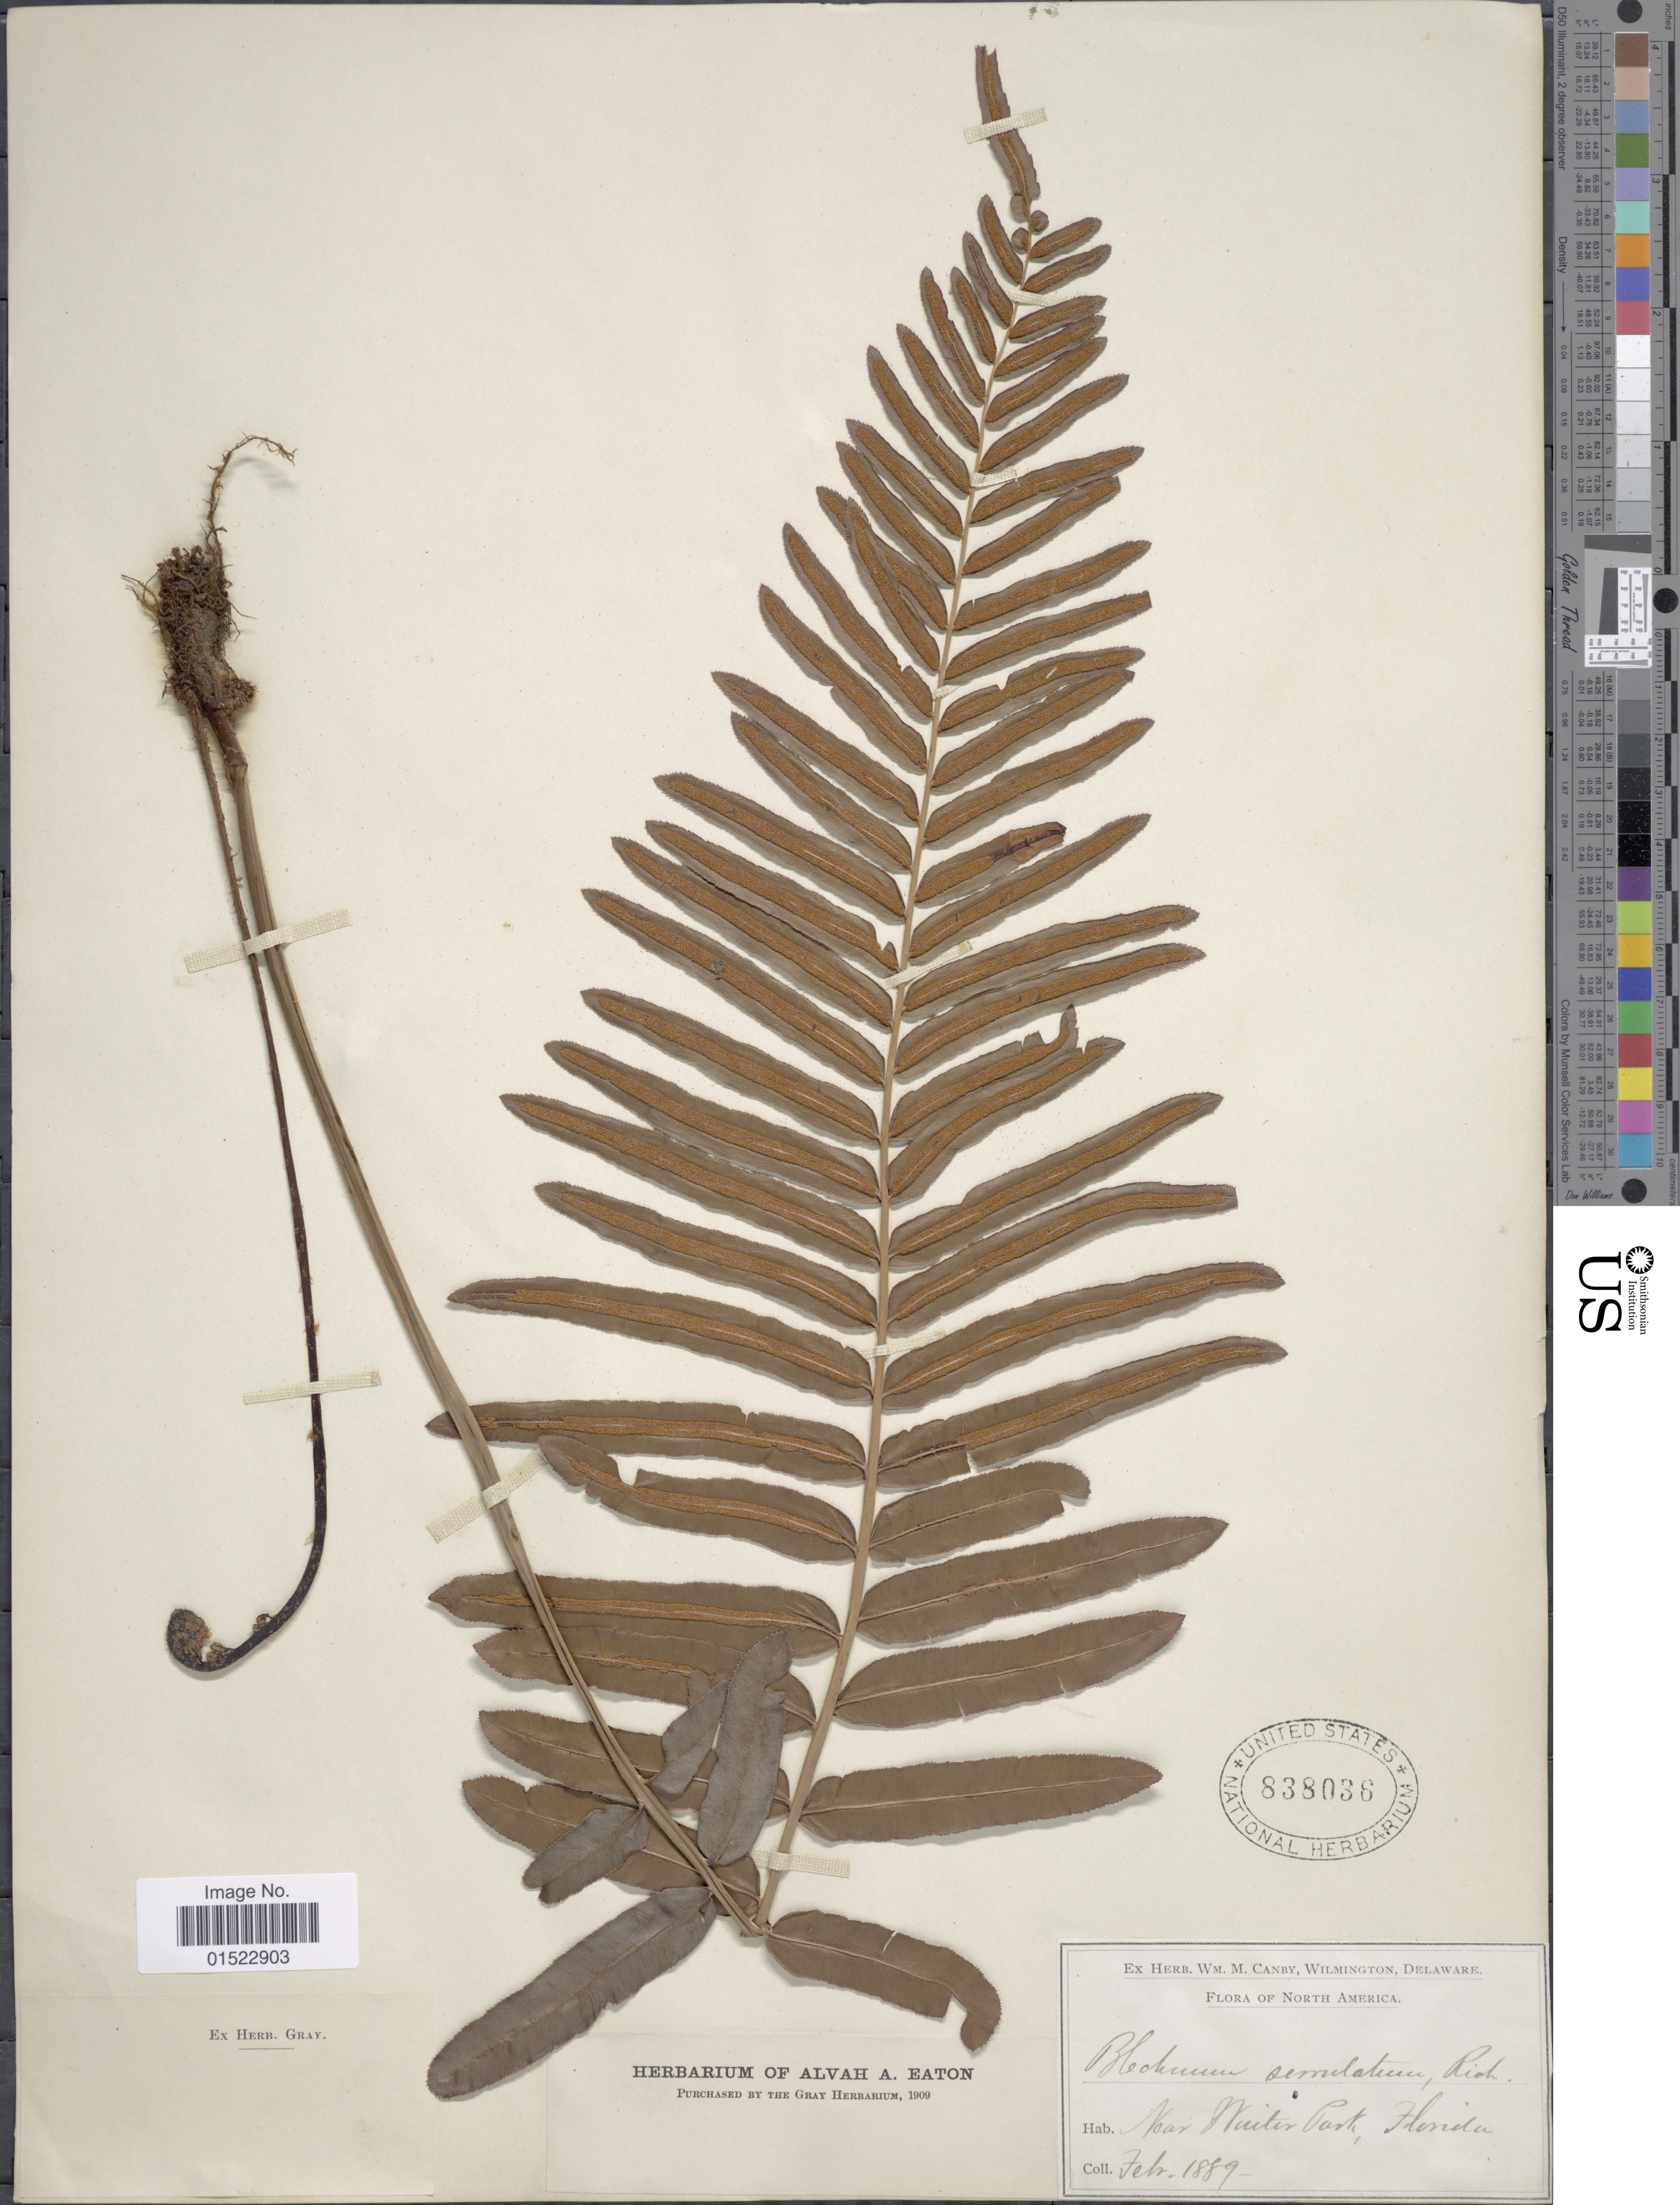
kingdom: Plantae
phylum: Tracheophyta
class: Polypodiopsida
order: Polypodiales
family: Blechnaceae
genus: Telmatoblechnum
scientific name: Telmatoblechnum serrulatum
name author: (Rich.) Perrie et al.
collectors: W. Canby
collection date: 1889-02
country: United States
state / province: Florida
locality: Near Winter Park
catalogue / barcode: US 838036